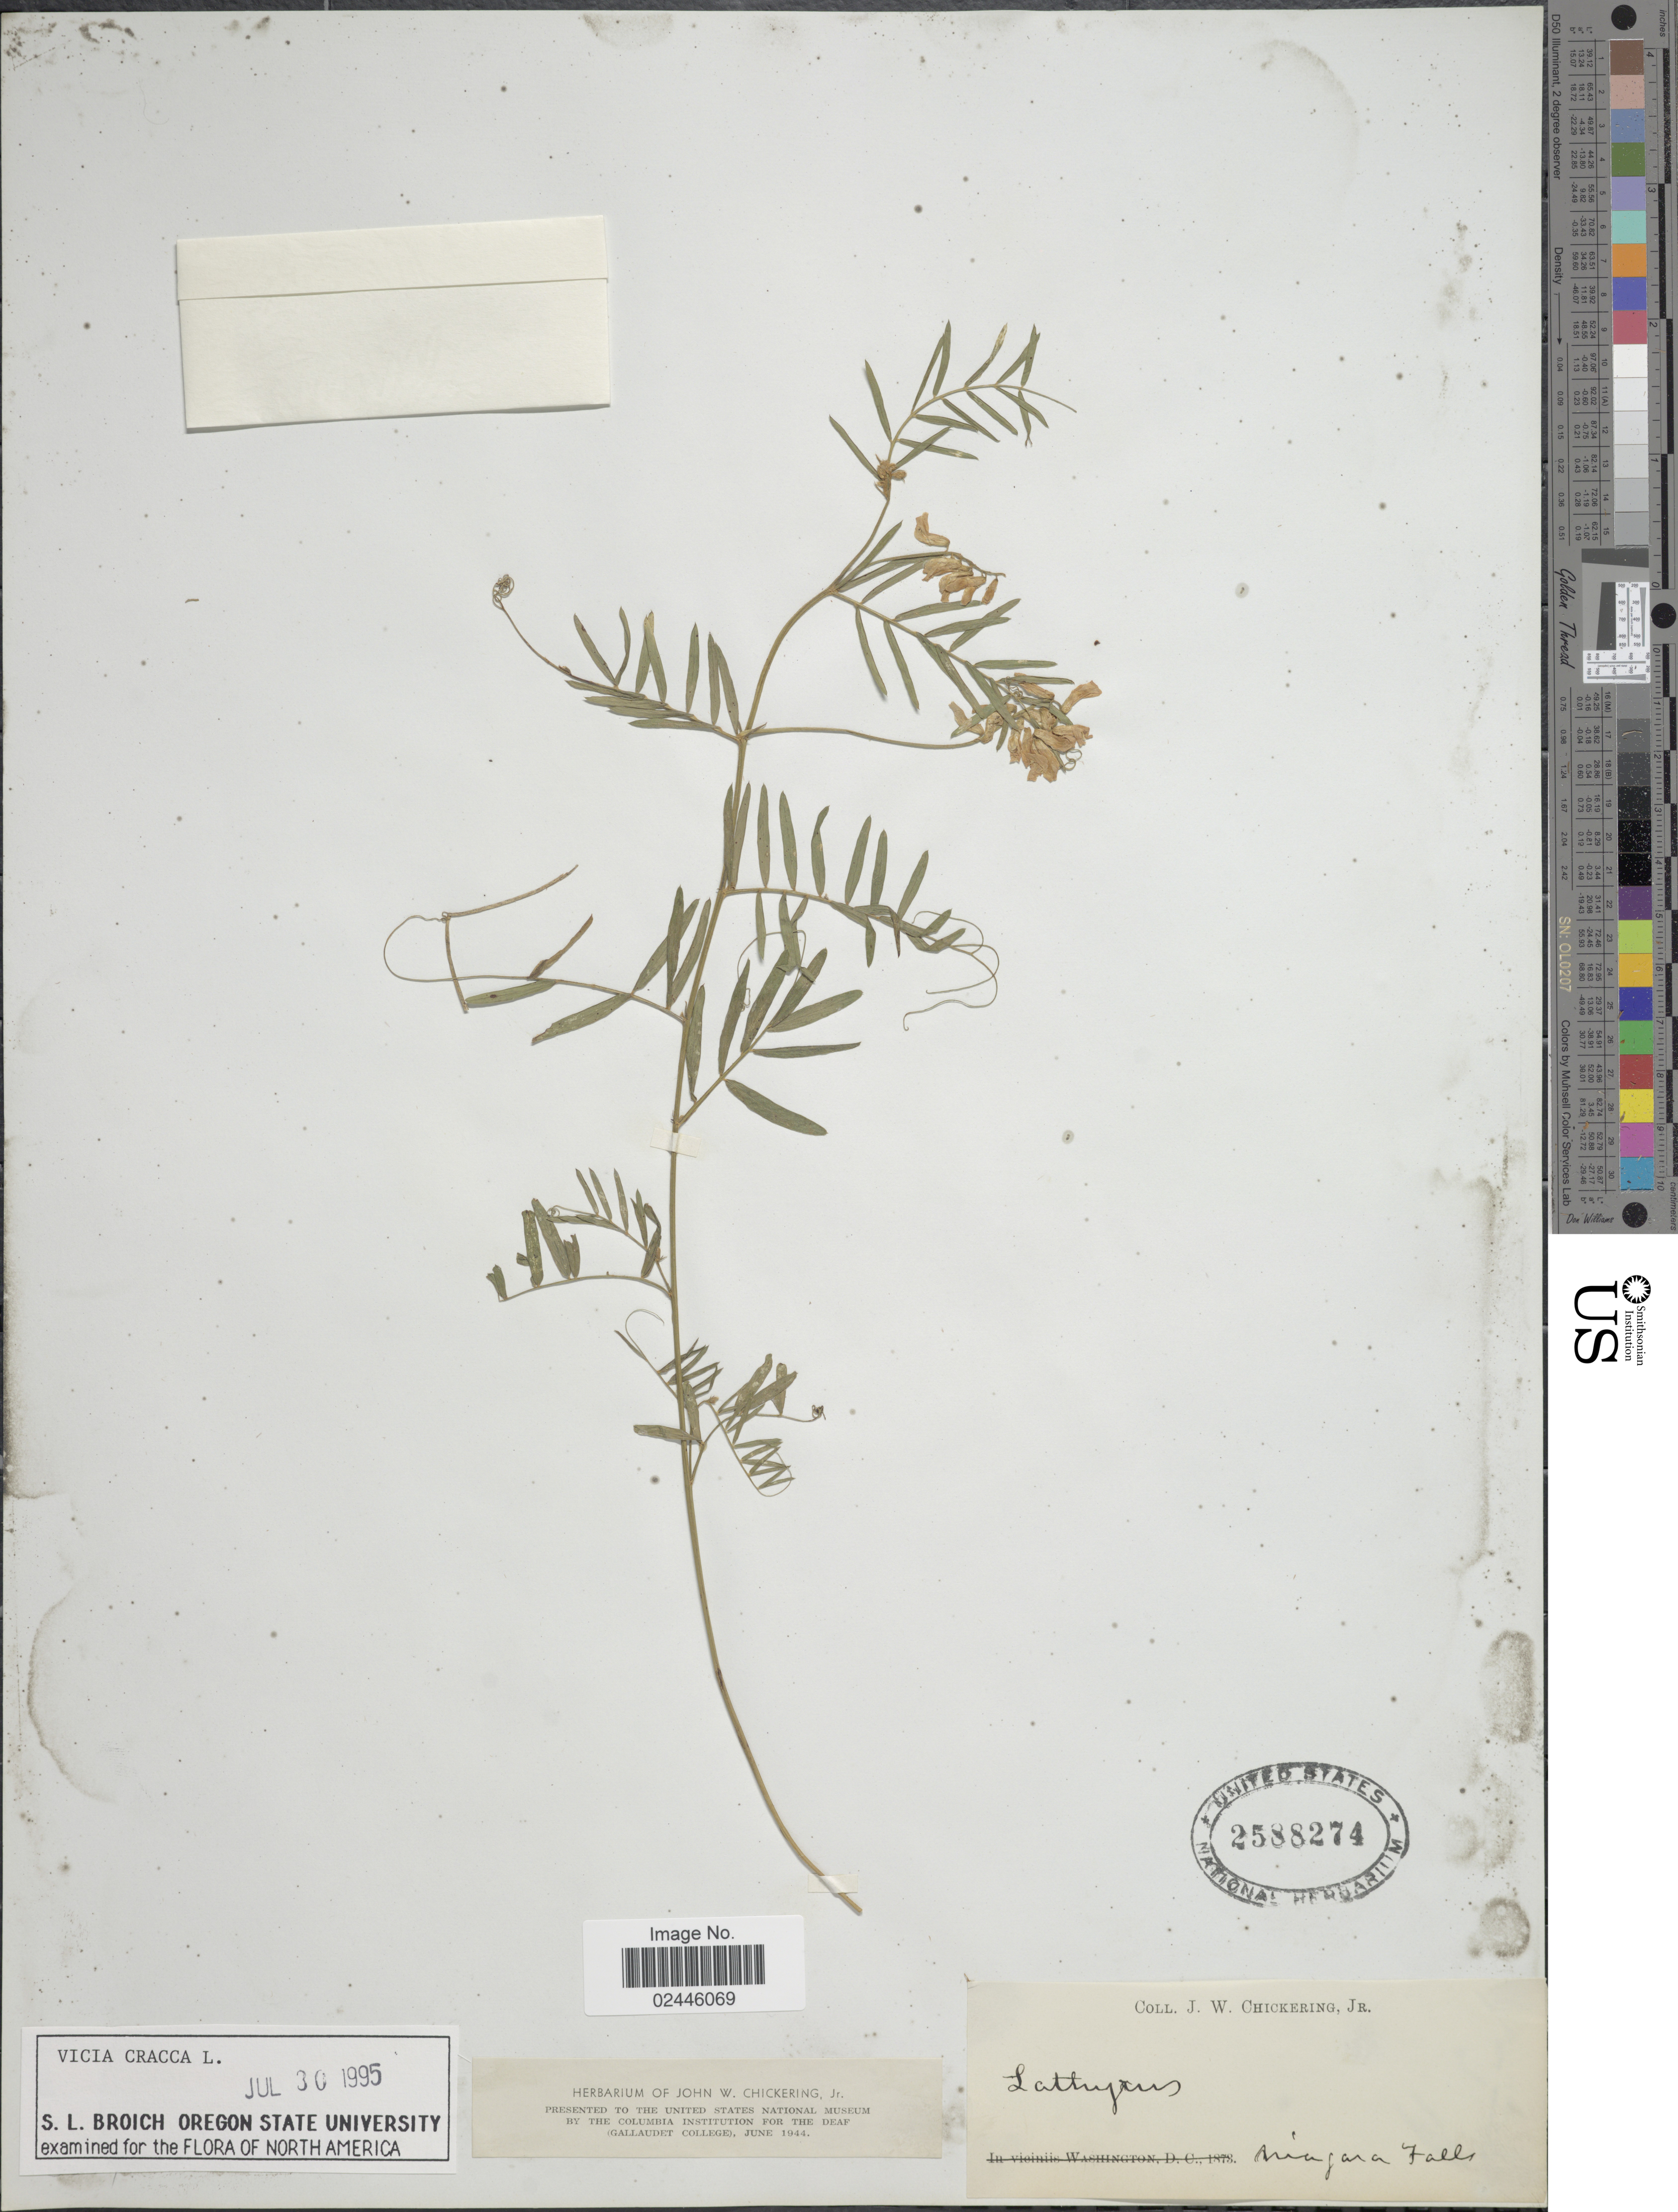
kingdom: Plantae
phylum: Tracheophyta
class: Magnoliopsida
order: Fabales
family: Fabaceae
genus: Vicia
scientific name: Vicia cracca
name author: L.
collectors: J. W. Chickering Jr.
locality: Niagara Falls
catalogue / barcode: US 2588274